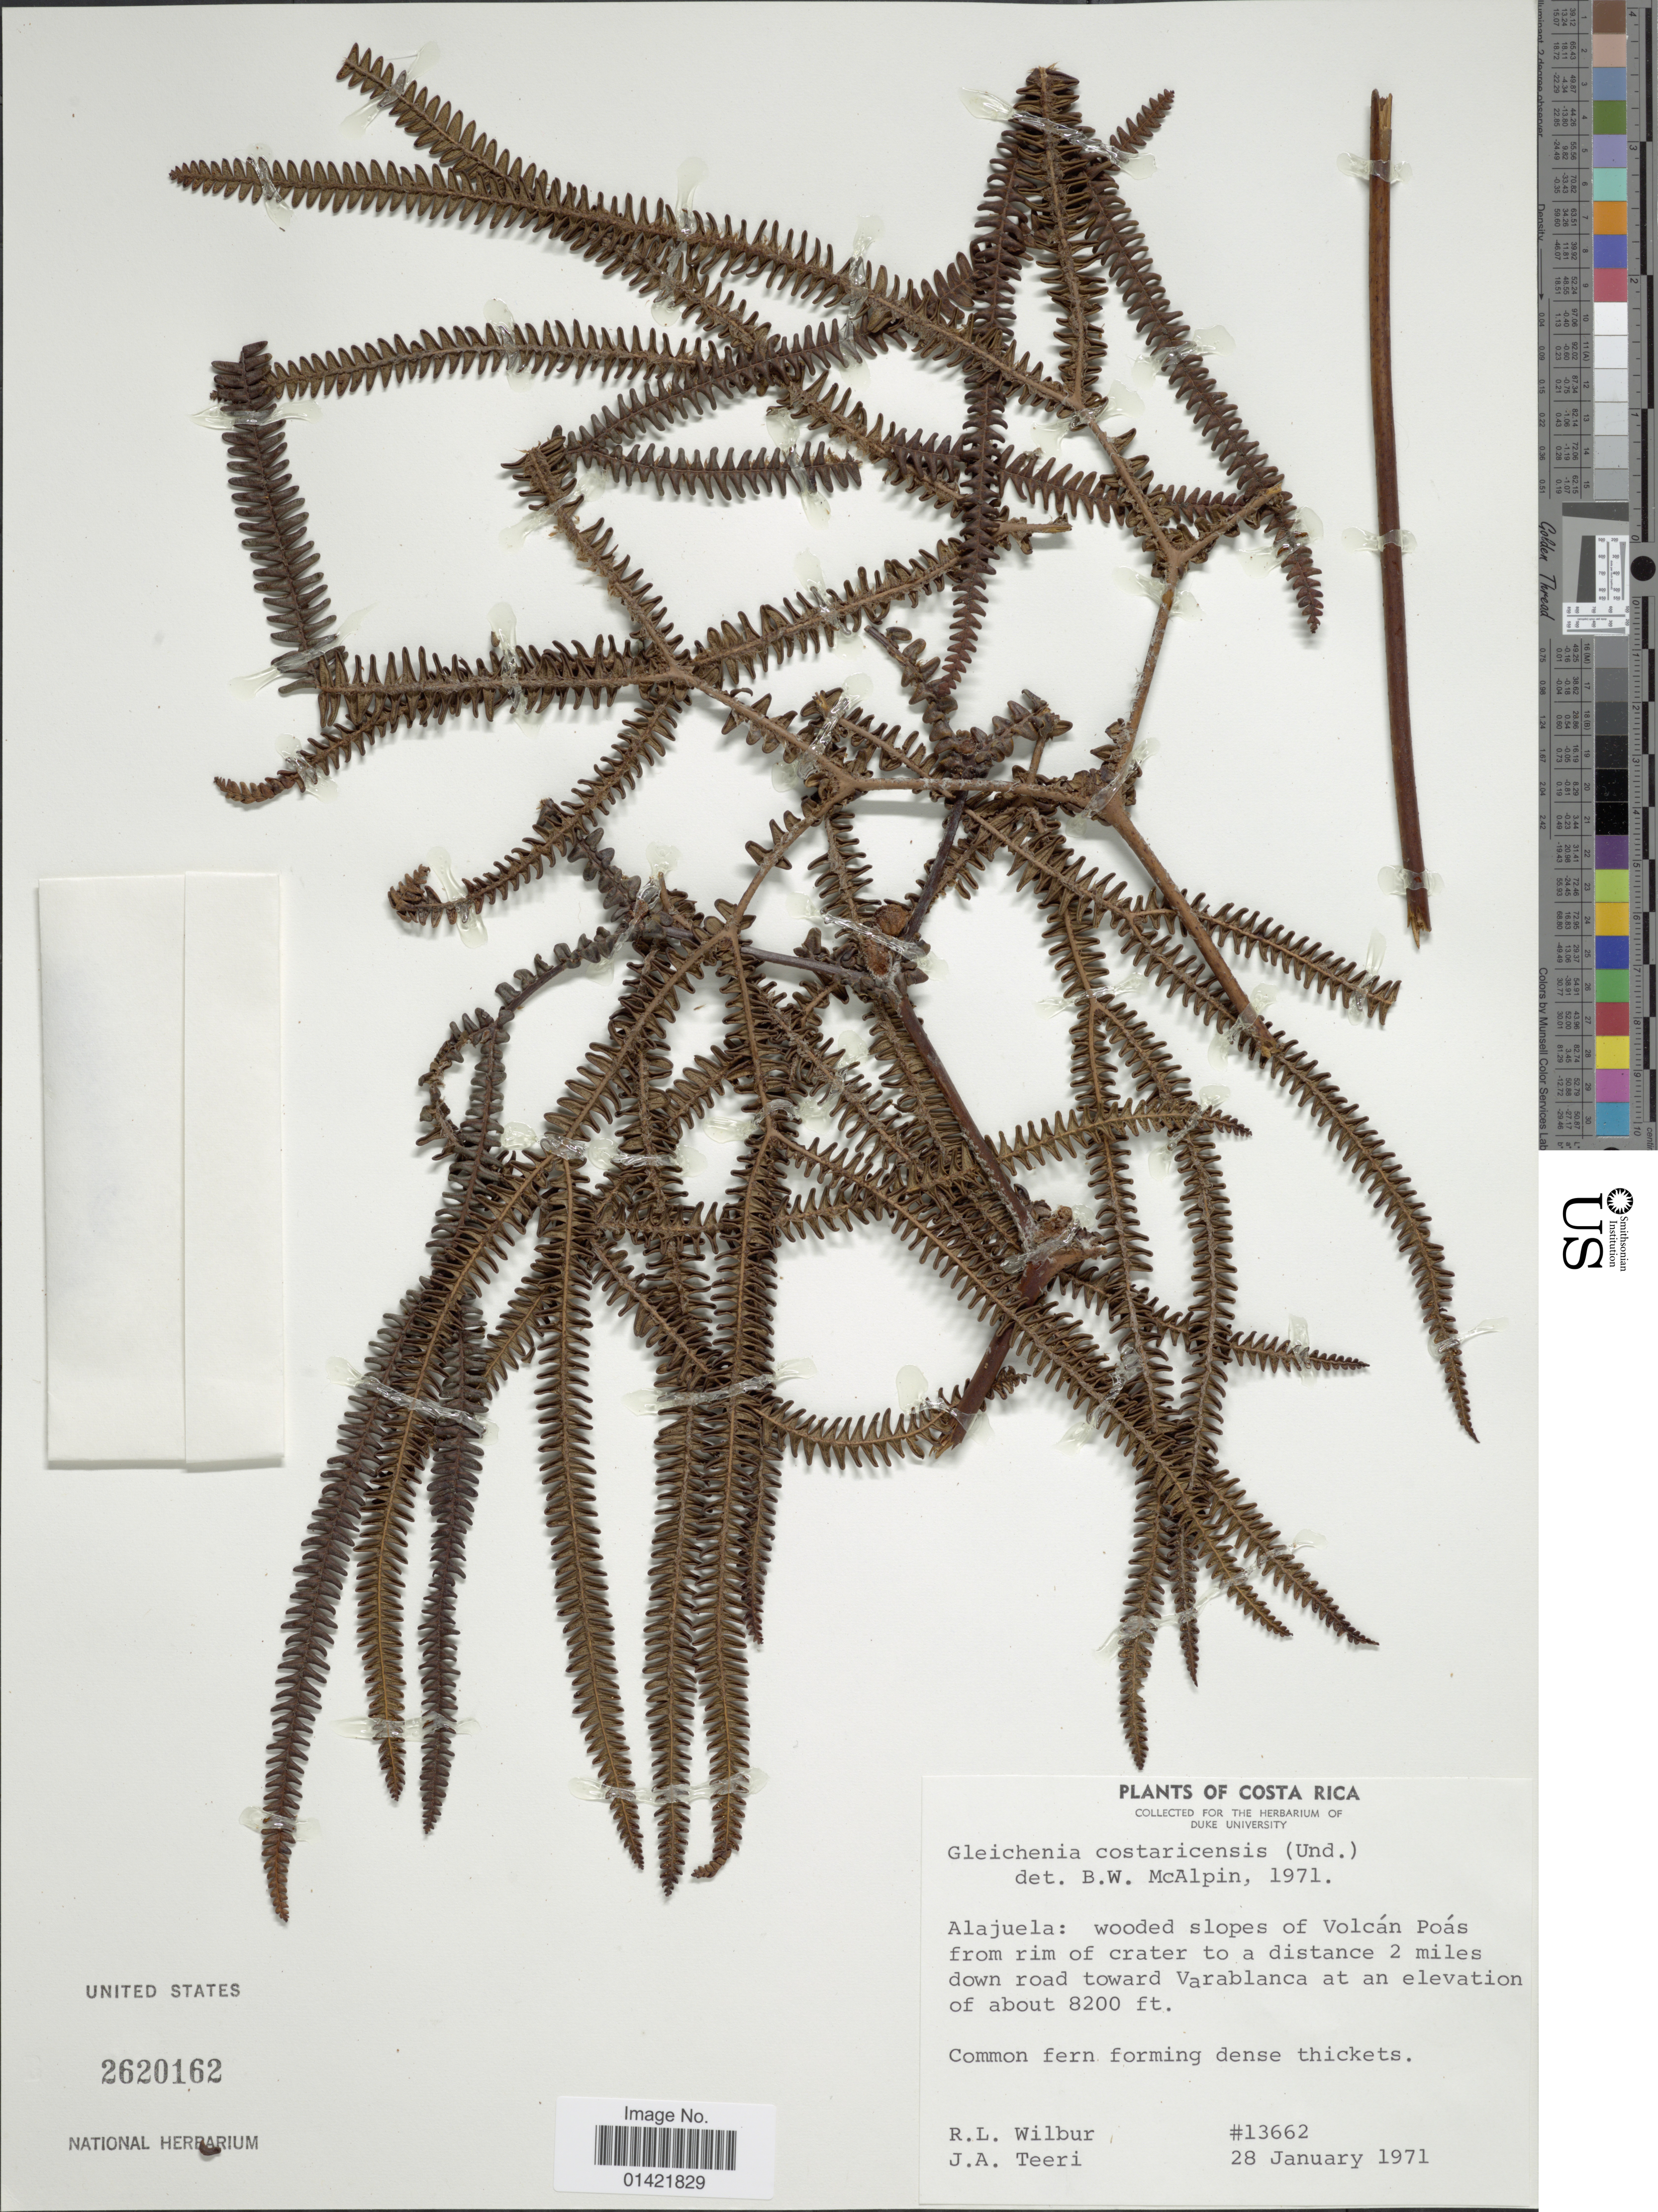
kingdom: Plantae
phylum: Tracheophyta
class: Polypodiopsida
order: Gleicheniales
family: Gleicheniaceae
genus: Sticherus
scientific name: Sticherus revolutus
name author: (Kunth) Ching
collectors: R. L. Wilbur & J. Teeri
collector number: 13662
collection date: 1971-01-28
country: Costa Rica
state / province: Alajuela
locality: Wooded slopes of Volcan Poas from rim of crater to a distance 2 miles down road toward Varablanca.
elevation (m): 2499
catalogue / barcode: US 2620162